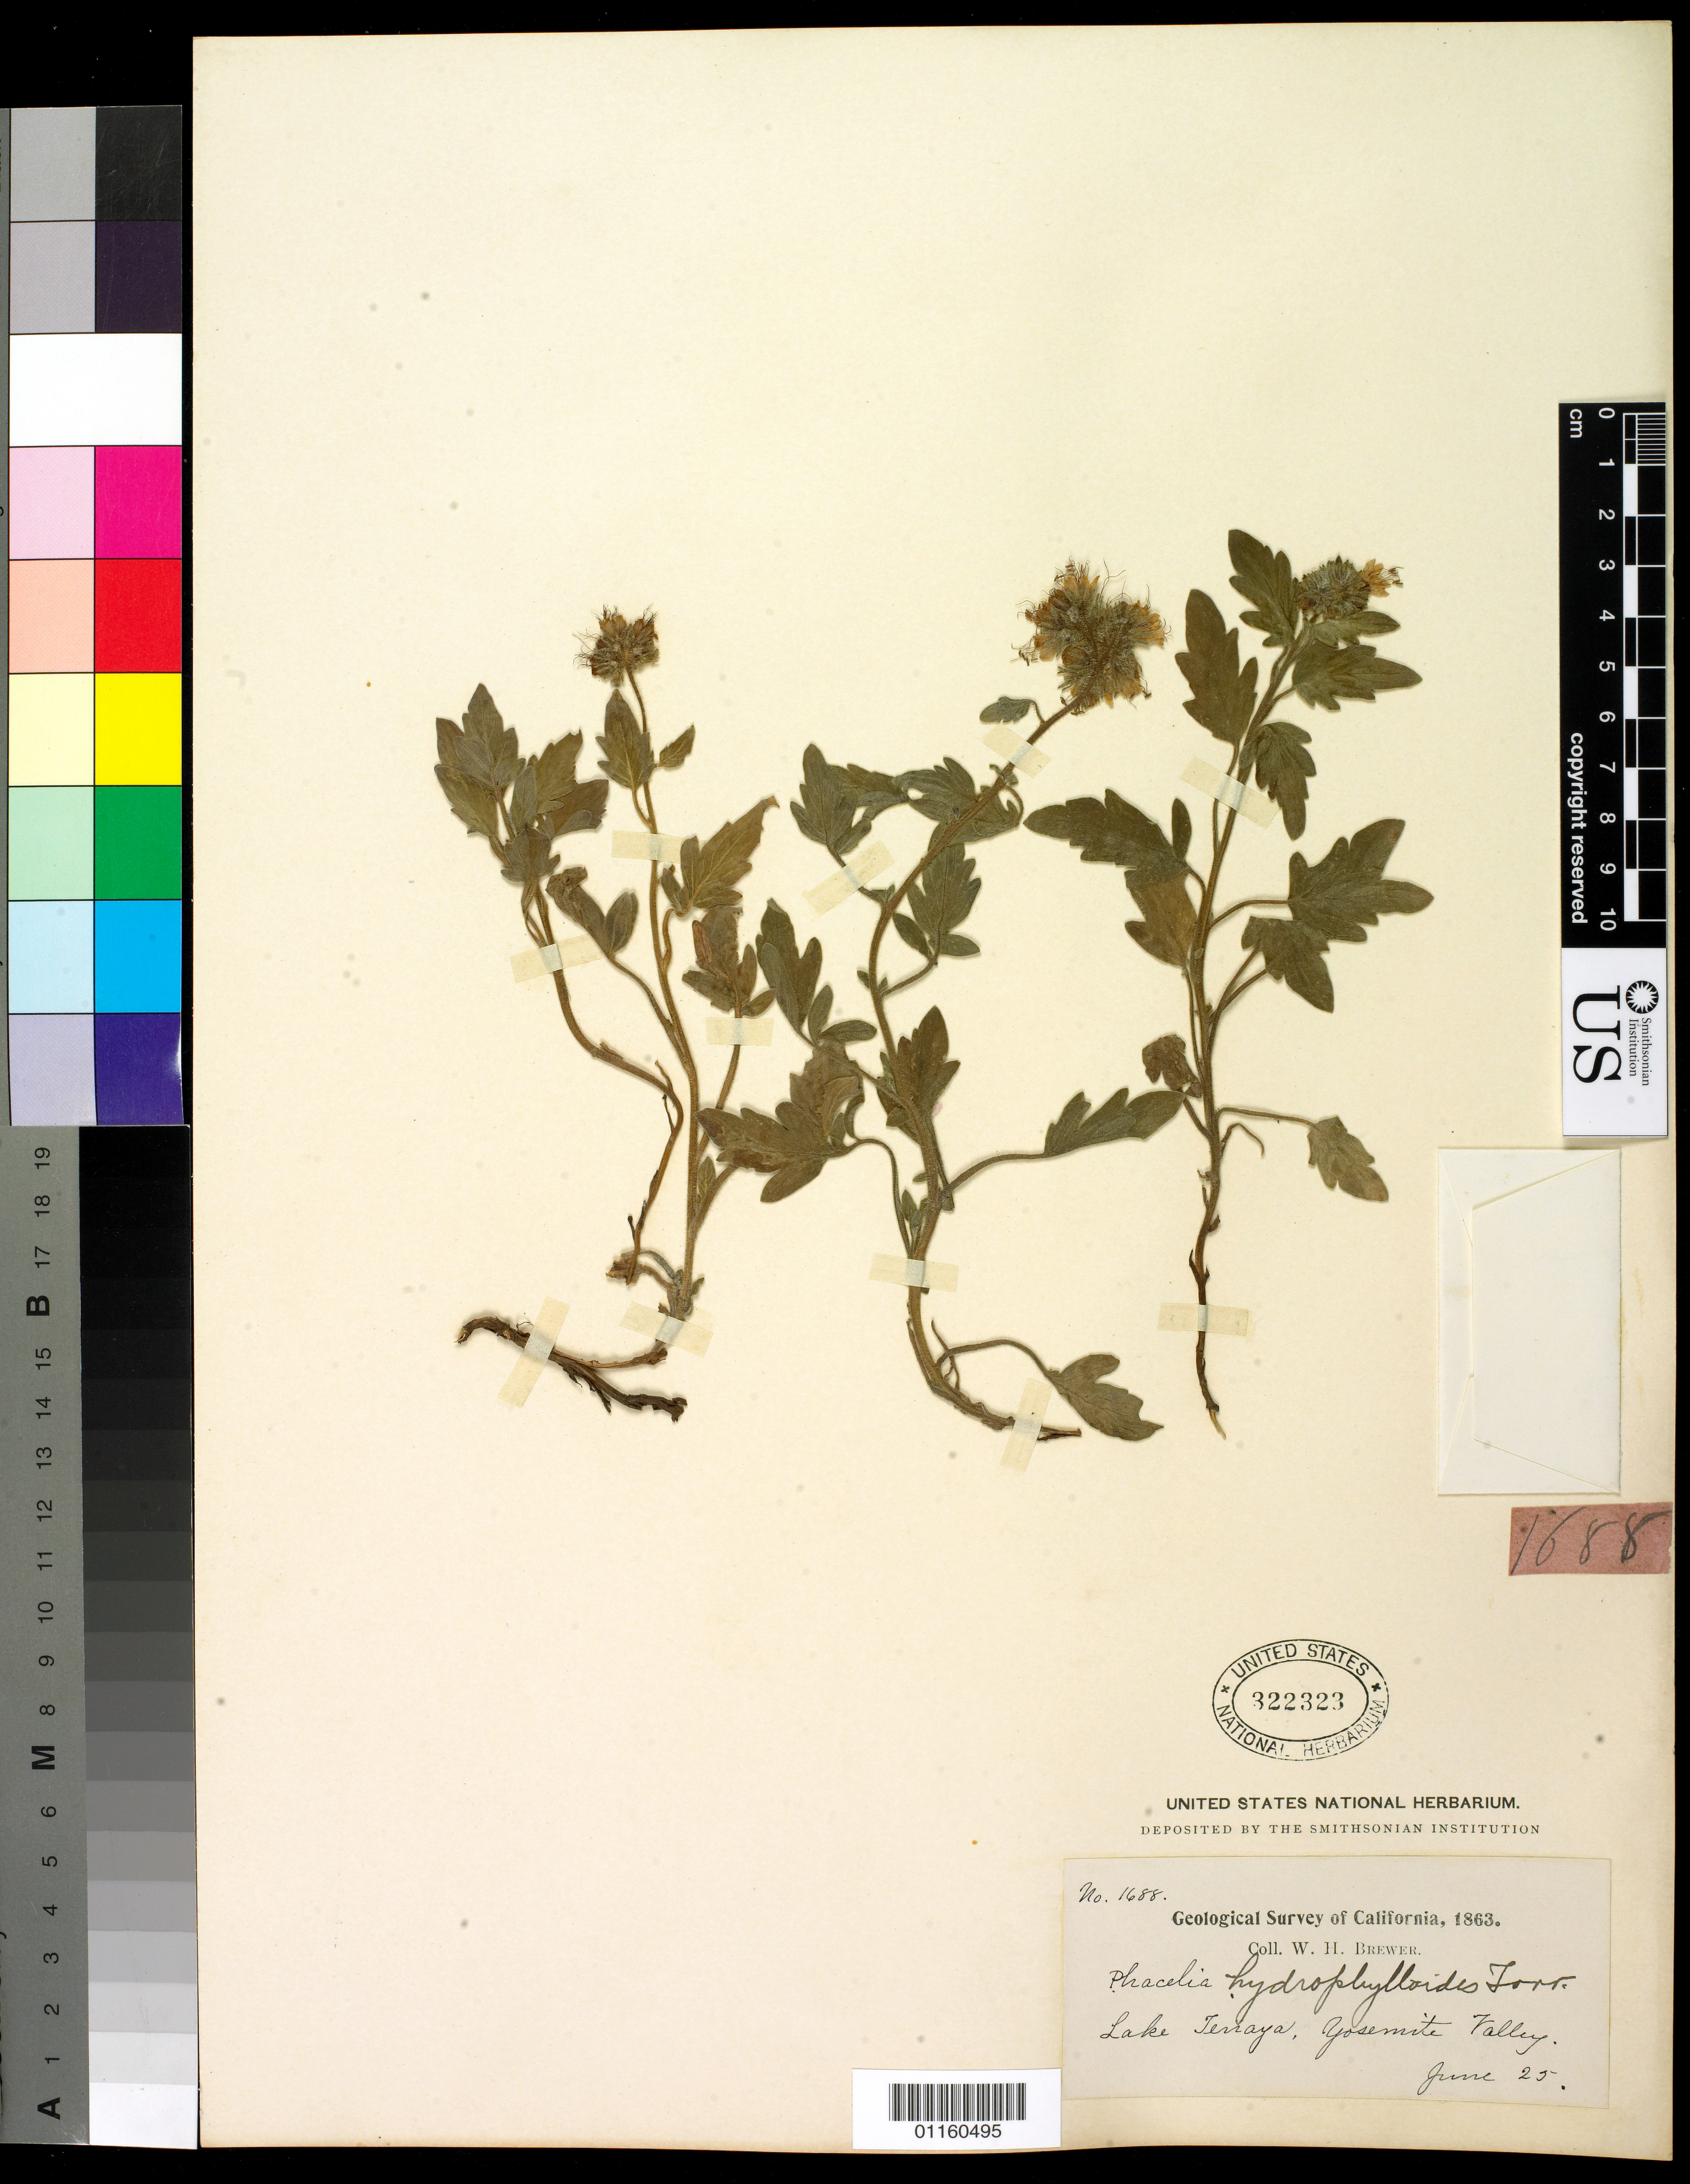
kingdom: Plantae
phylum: Tracheophyta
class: Magnoliopsida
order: Boraginales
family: Hydrophyllaceae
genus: Phacelia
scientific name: Phacelia hydrophylloides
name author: Torr. & A. Gray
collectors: W. H. Brewer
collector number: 1688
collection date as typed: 25 Jun 1863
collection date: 1863-06-25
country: United States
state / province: California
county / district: Mariposa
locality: Lake Tenaya, Yosemite Valley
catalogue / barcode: US 322323